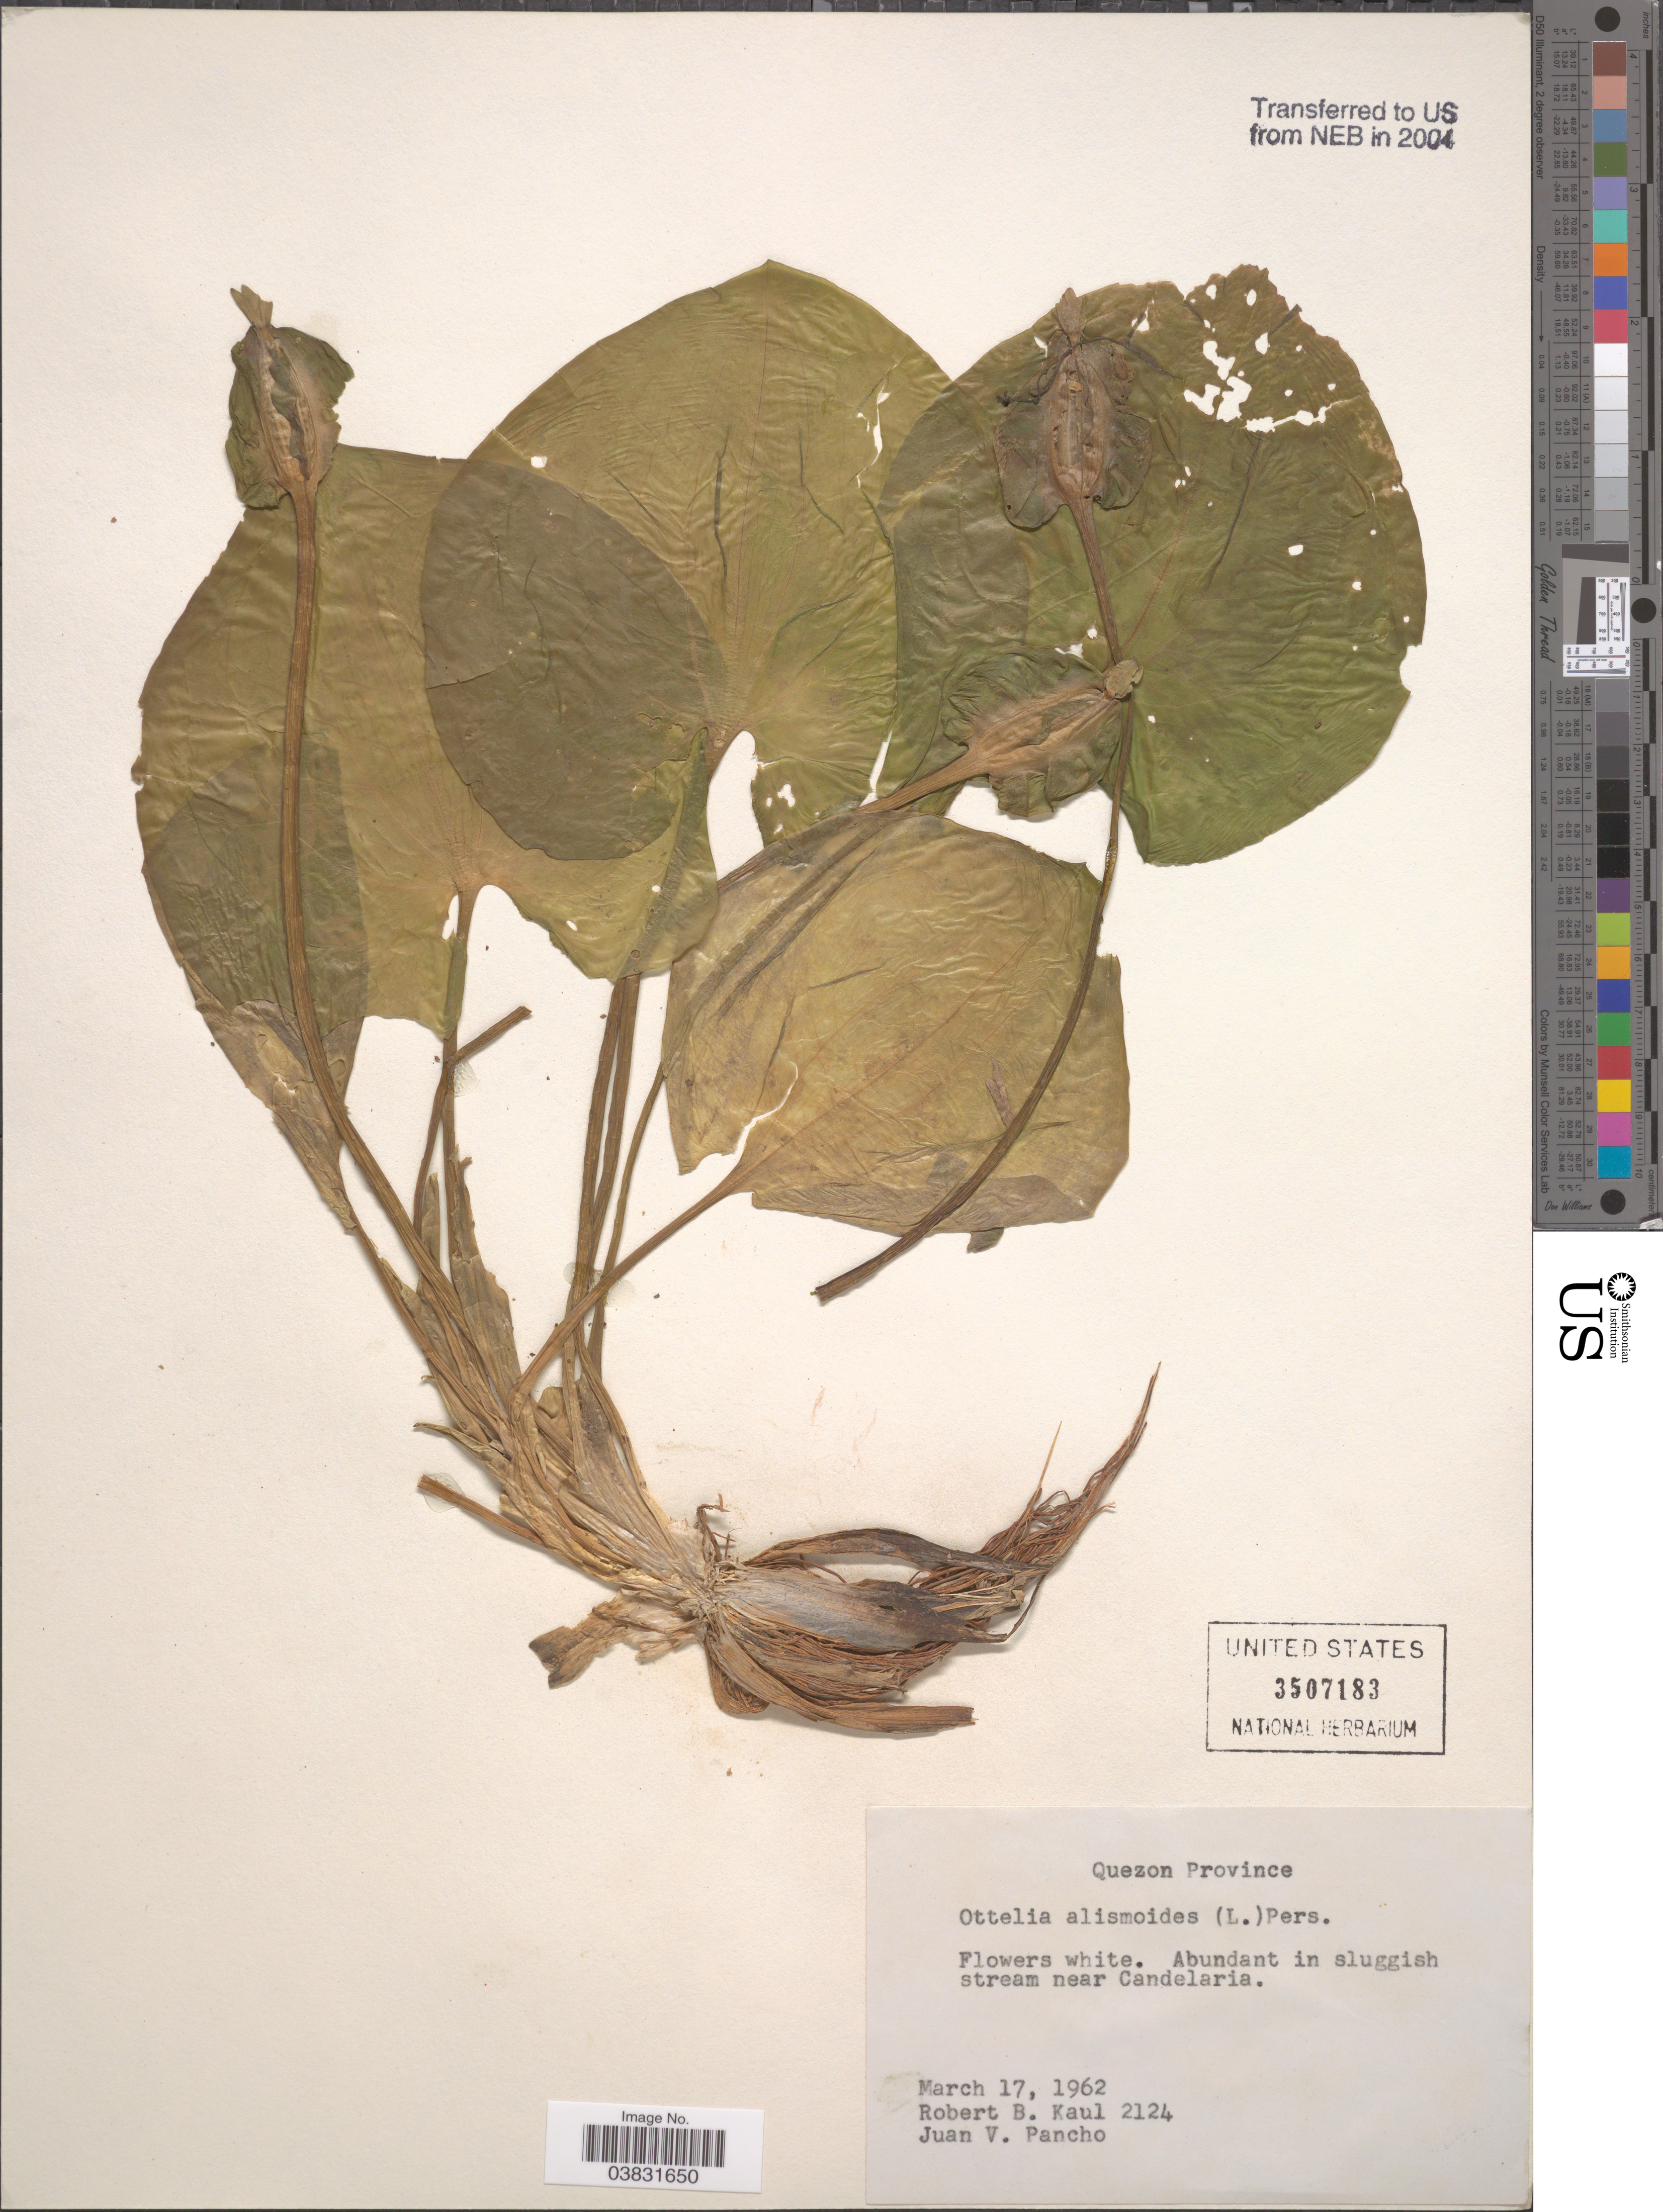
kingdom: Plantae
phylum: Tracheophyta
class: Liliopsida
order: Alismatales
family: Hydrocharitaceae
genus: Ottelia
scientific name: Ottelia alismoides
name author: Pers.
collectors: R. Kaul & J. Pancho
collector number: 2124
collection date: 1962-03-17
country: Philippines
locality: Near Candelarria.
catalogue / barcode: US 3507183